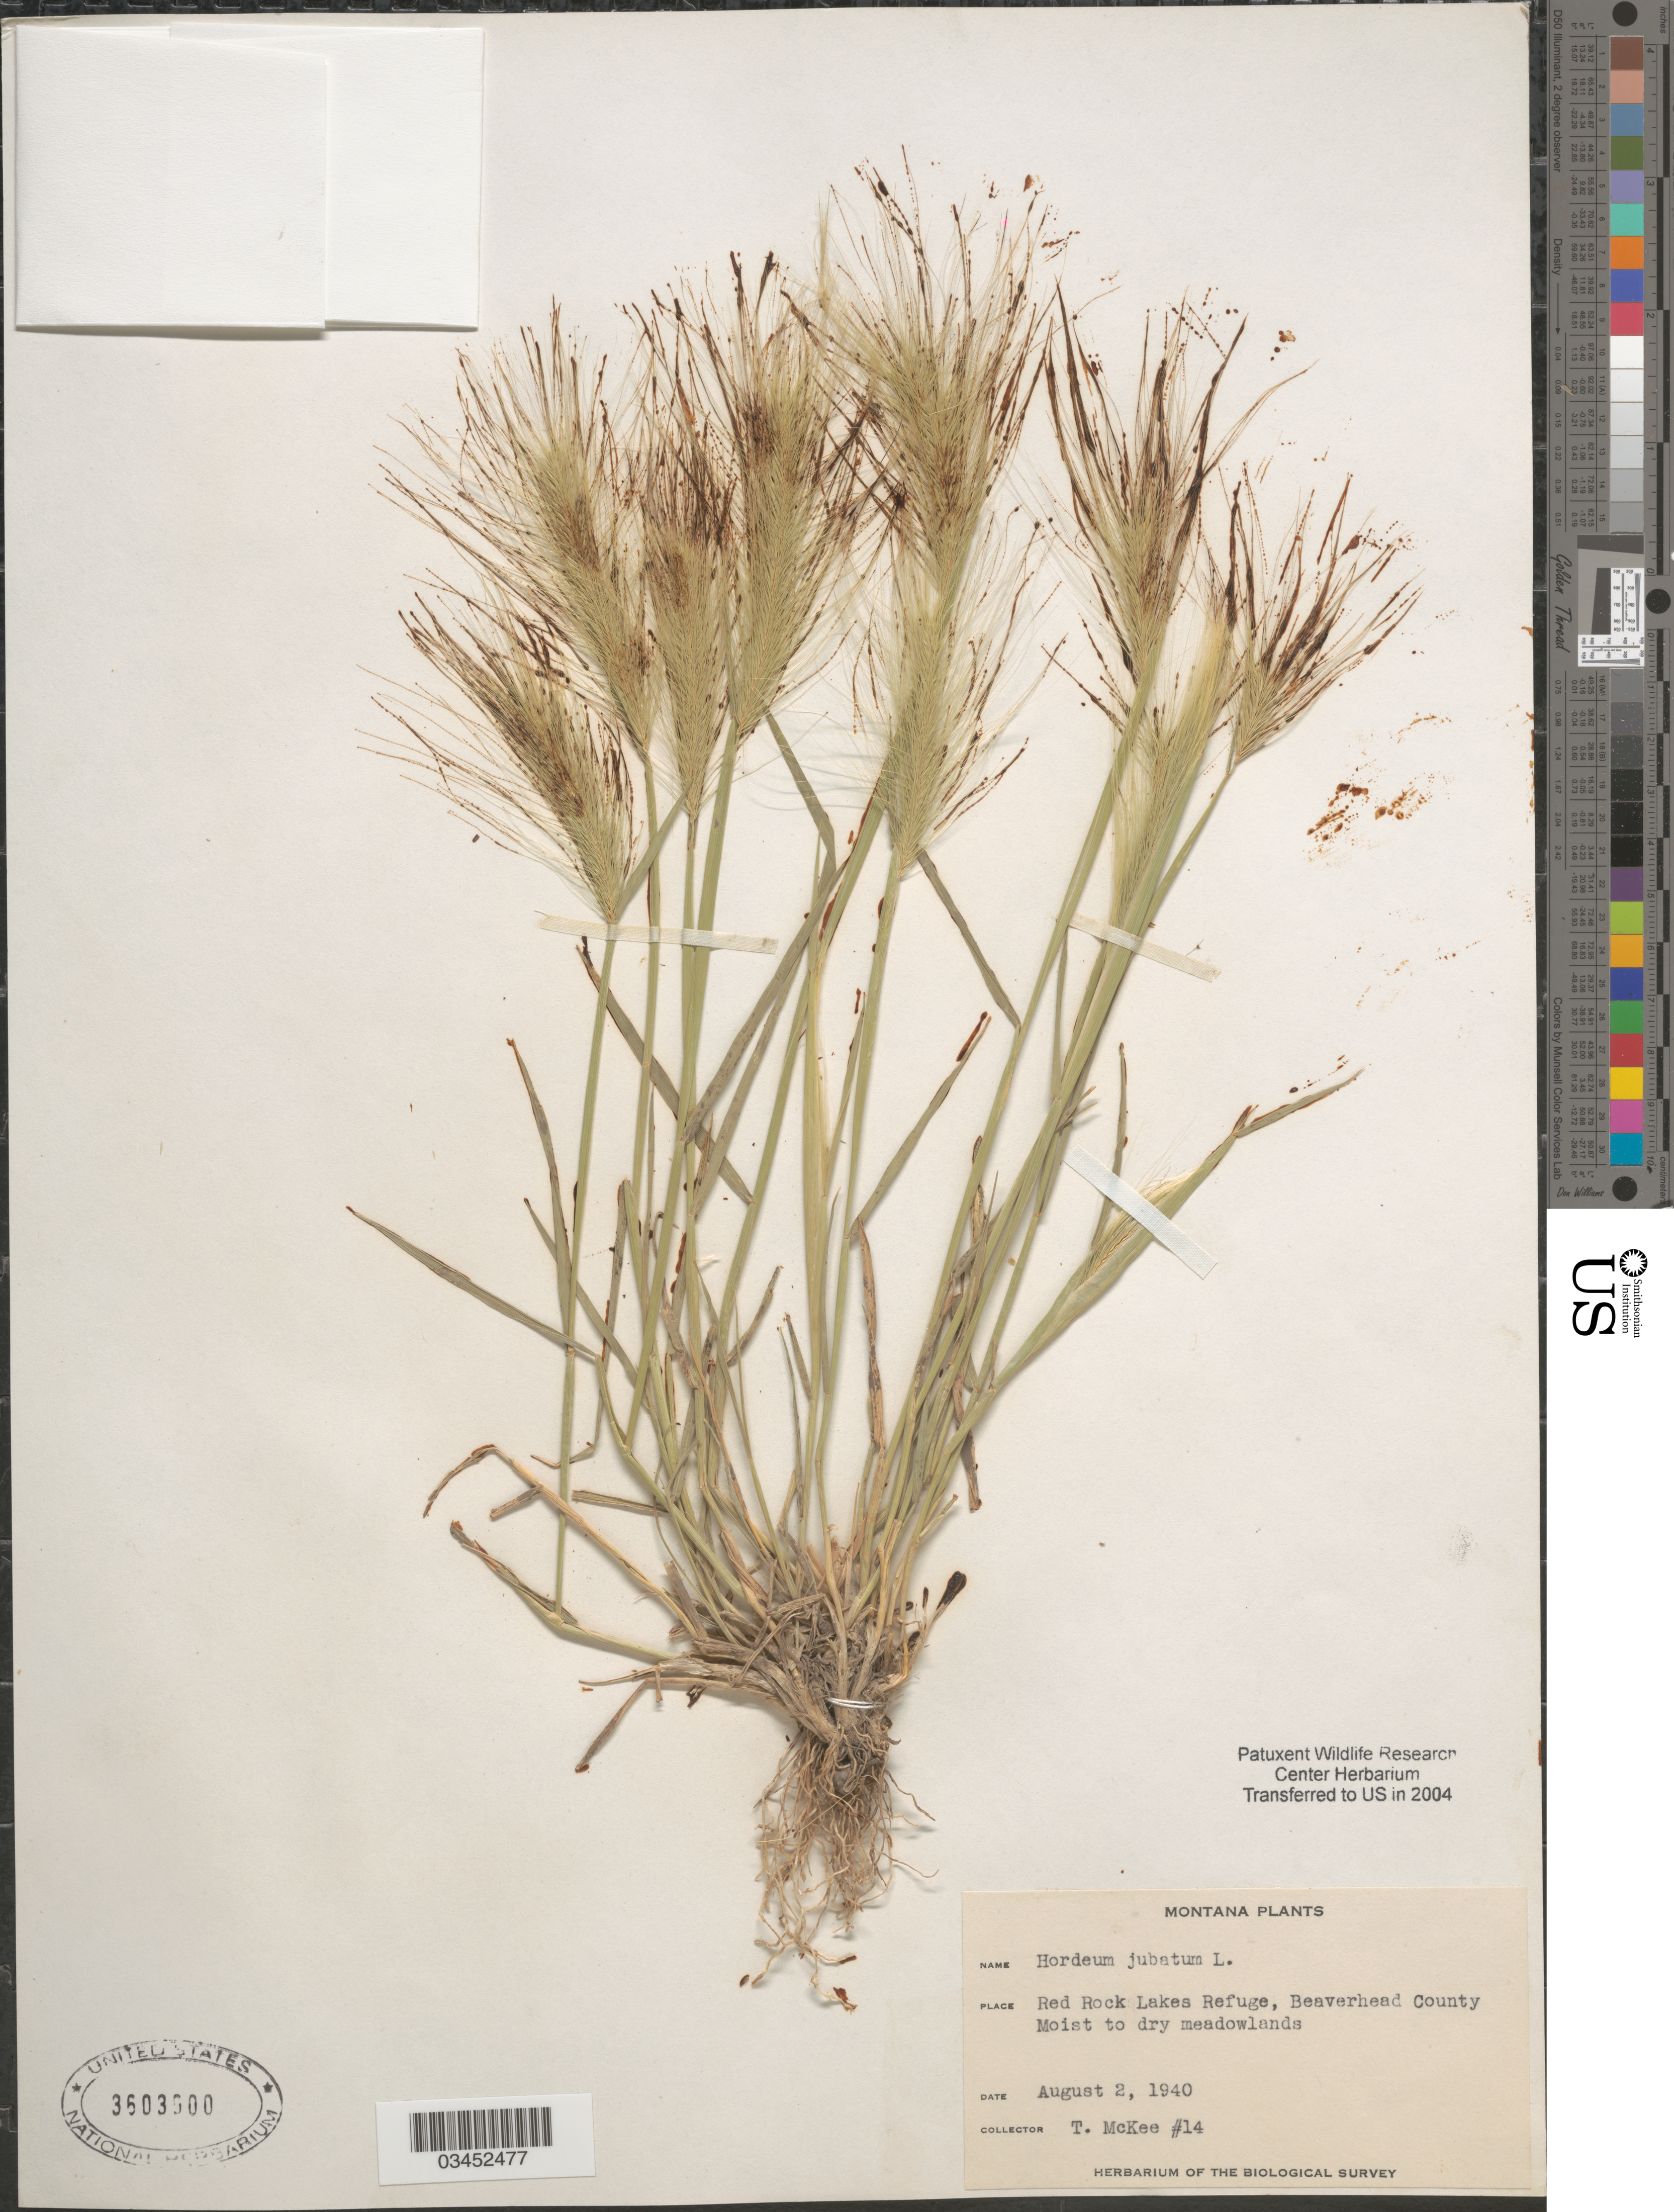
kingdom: Plantae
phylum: Tracheophyta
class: Liliopsida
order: Poales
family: Poaceae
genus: Hordeum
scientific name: Hordeum jubatum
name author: L.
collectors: T. McKee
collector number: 14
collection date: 1940-08-02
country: United States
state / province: Montana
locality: Red Rock Lakes Refuge, Beaverhead County. Moist to dry meadowlands. Herbarium of the Biological Survey.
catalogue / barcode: US 3603900